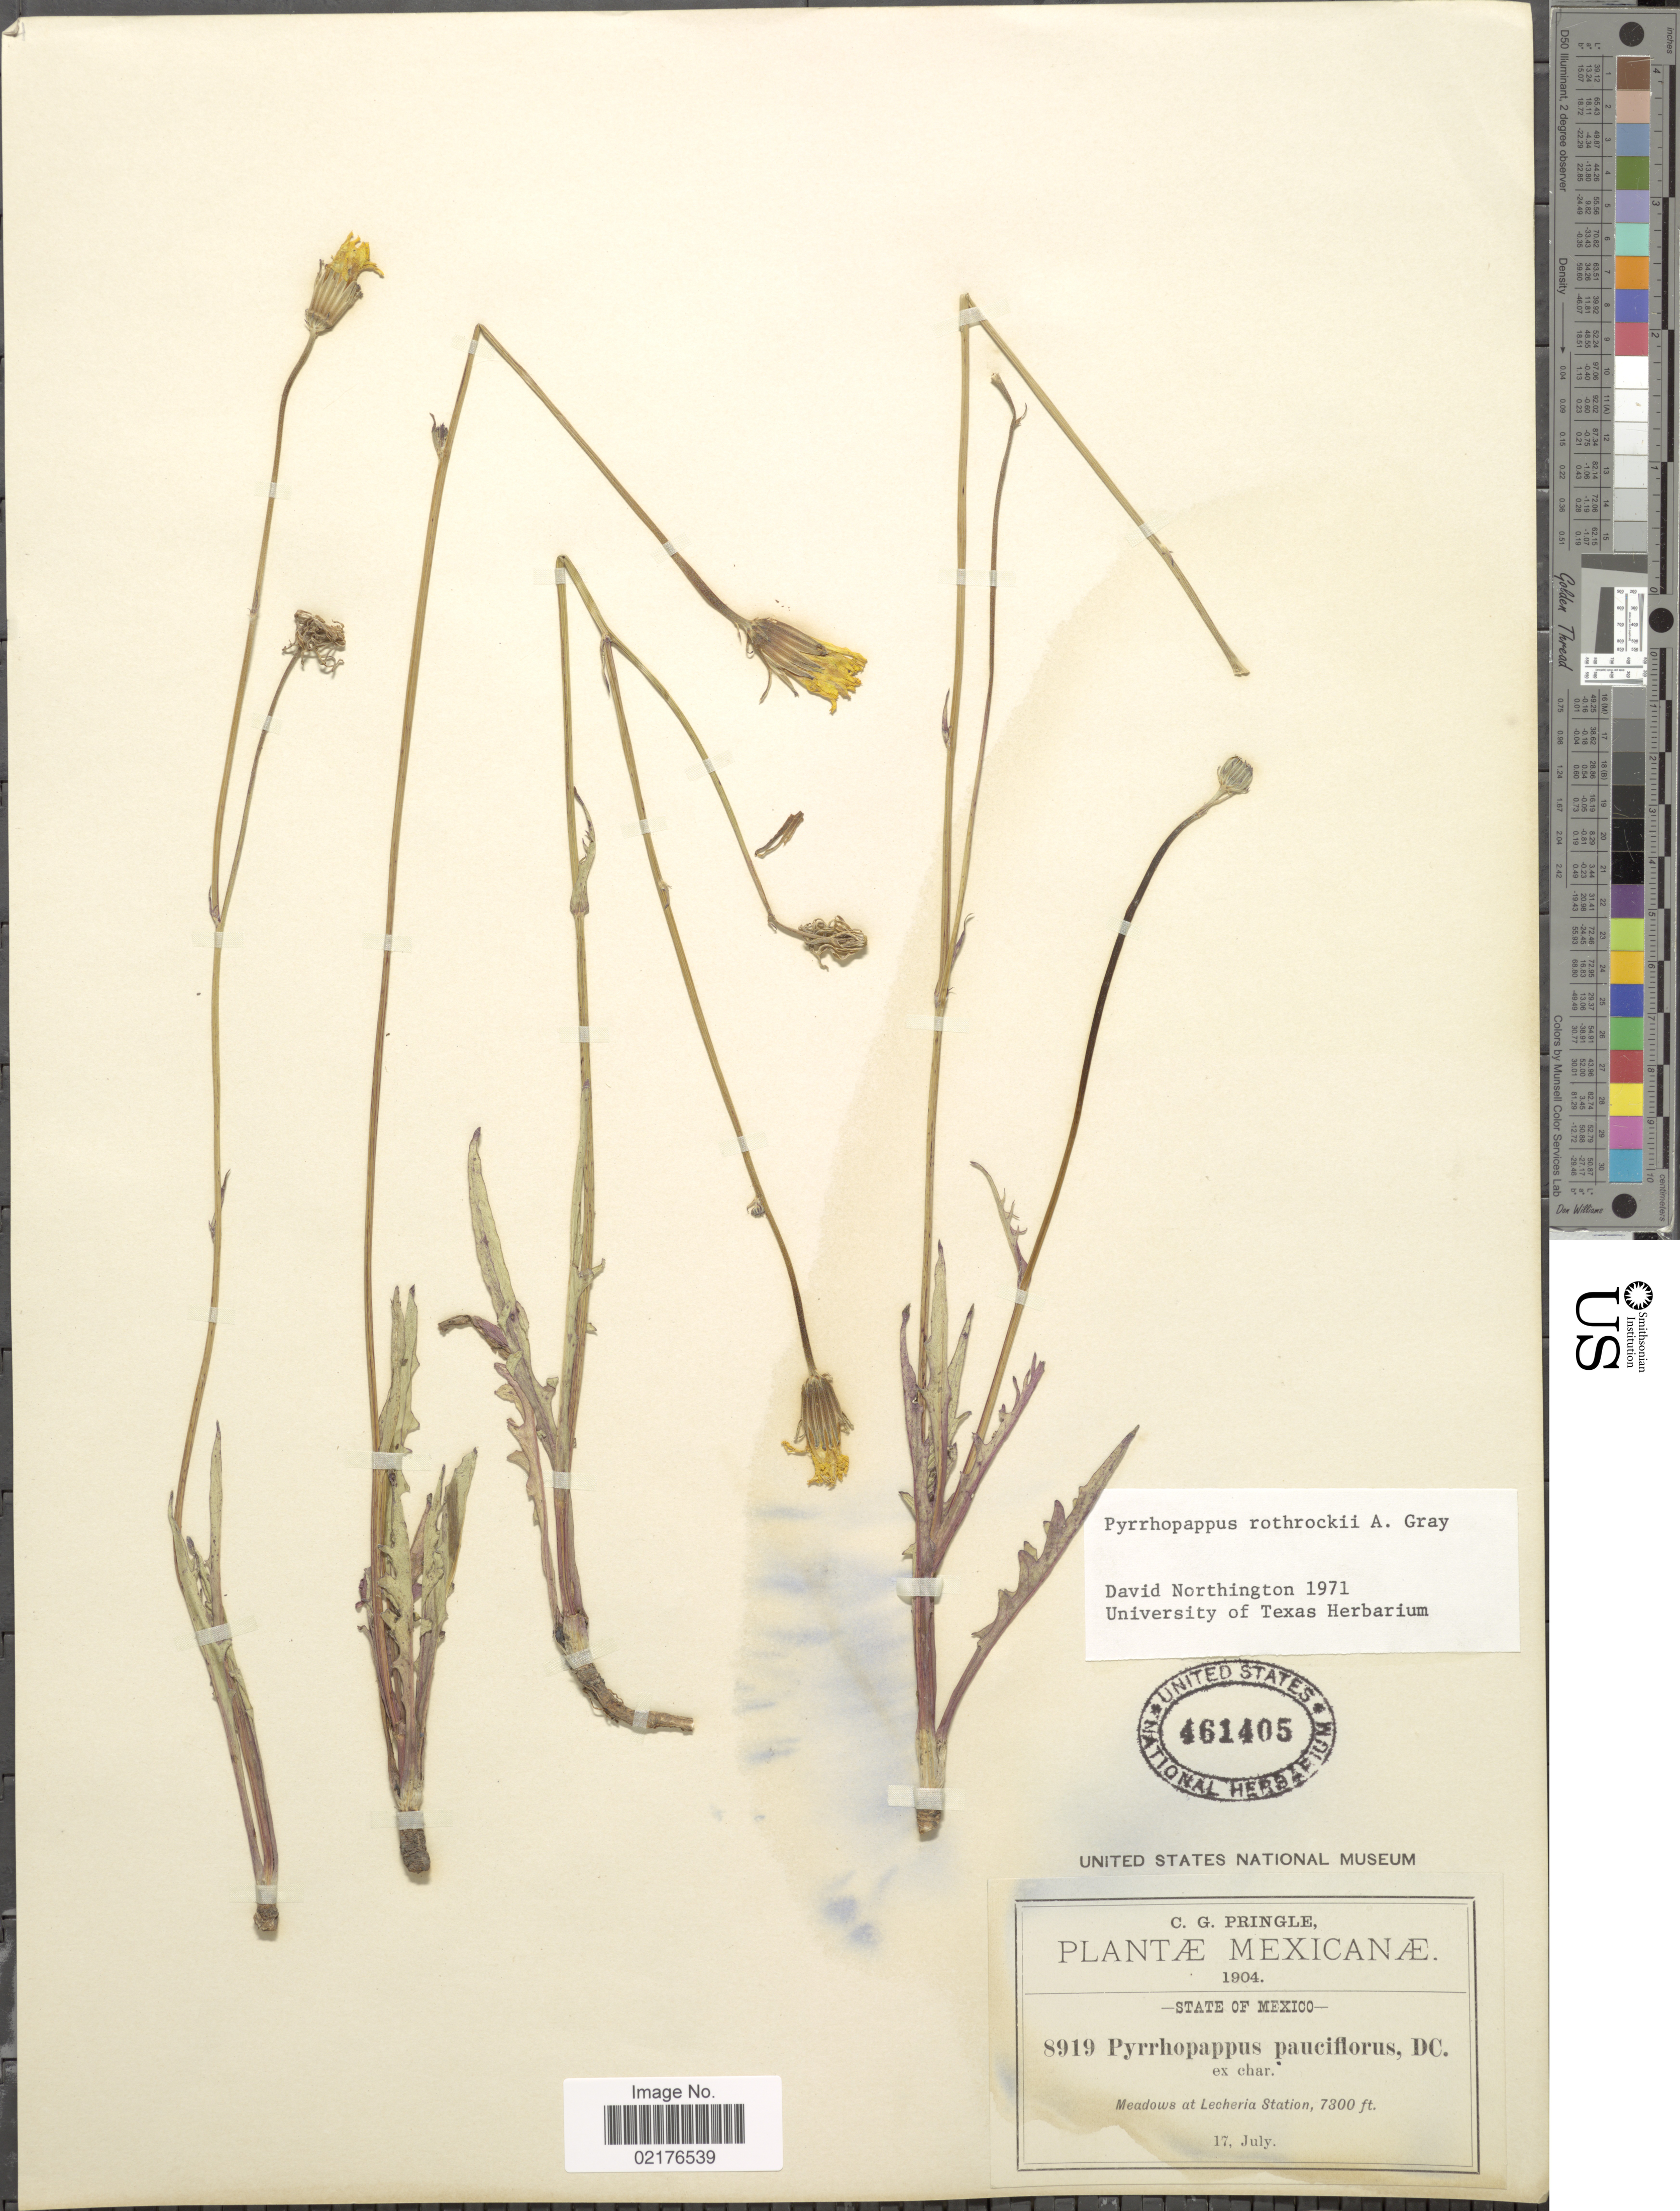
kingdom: Plantae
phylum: Tracheophyta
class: Magnoliopsida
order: Asterales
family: Asteraceae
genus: Pyrrhopappus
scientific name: Pyrrhopappus rothrockii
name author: A. Gray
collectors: C. G. Pringle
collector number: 8919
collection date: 1904-07-17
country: Mexico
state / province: México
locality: State of Mexico, Meadows at Lecheria Station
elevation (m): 2225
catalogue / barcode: US 461405